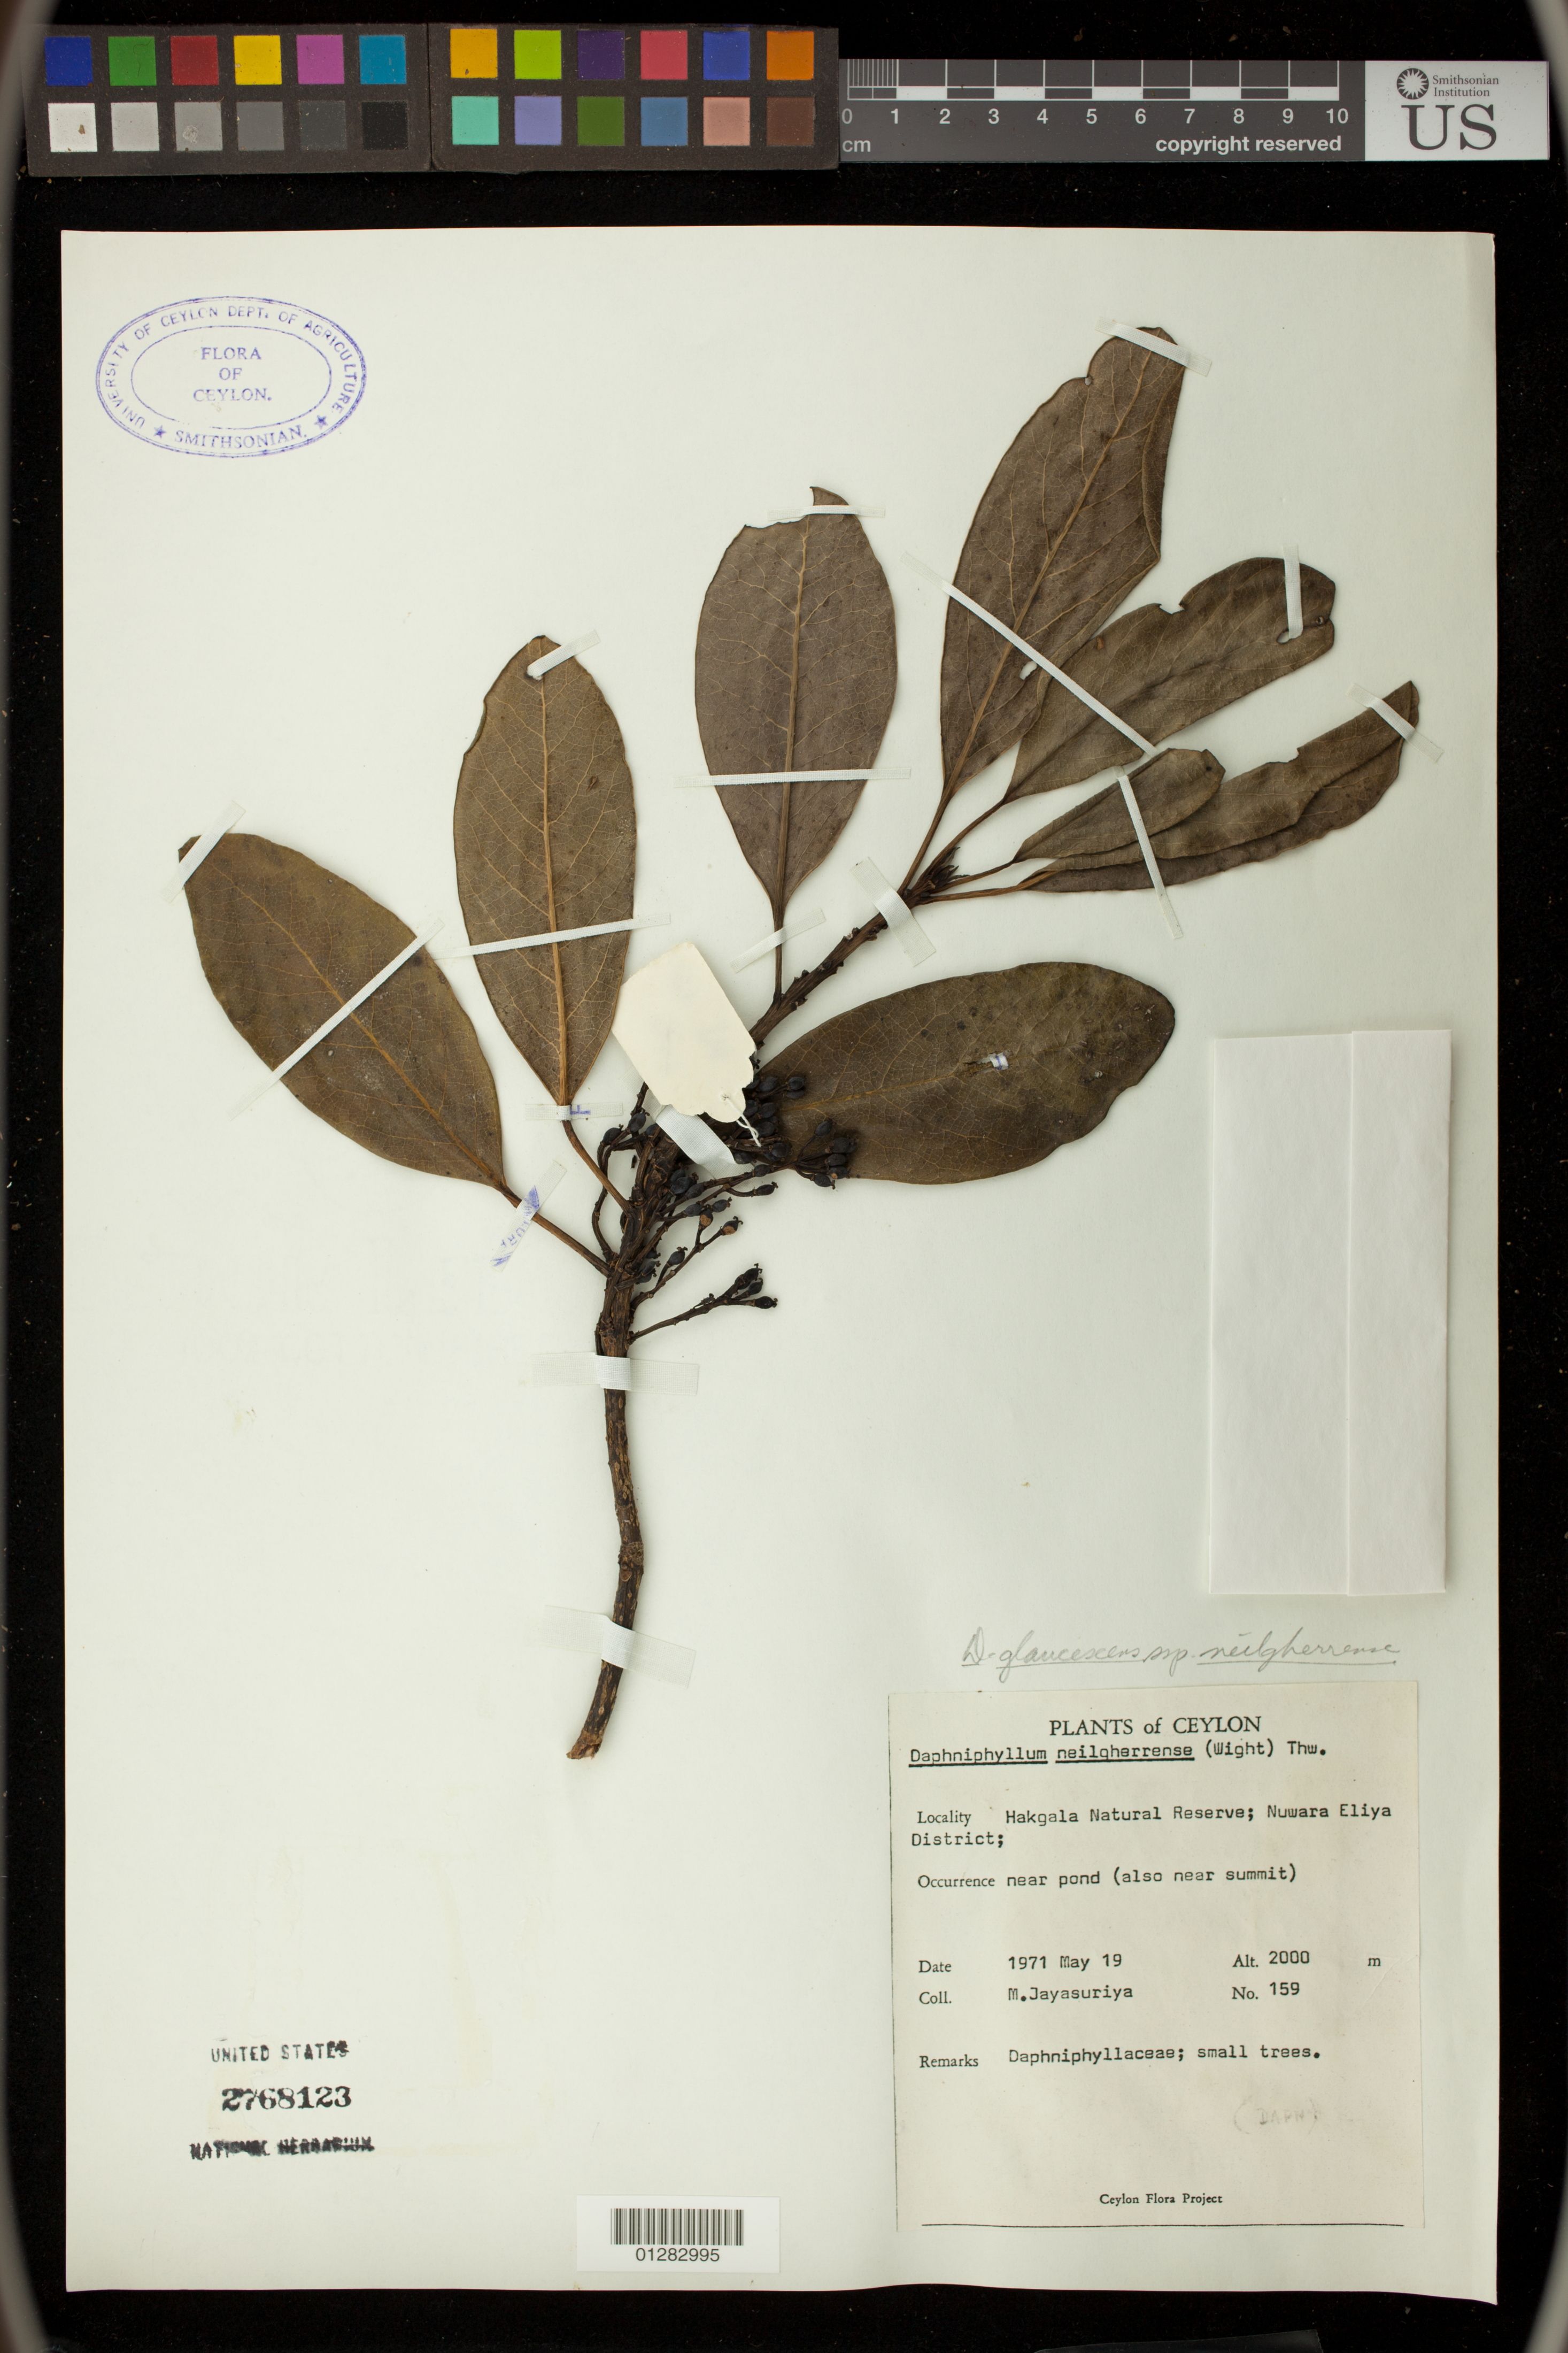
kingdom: Plantae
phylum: Tracheophyta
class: Magnoliopsida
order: Saxifragales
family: Daphniphyllaceae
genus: Daphniphyllum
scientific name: Daphniphyllum glaucescens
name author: Blume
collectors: M. Jayasuriya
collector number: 159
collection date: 1971-05-19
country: Sri Lanka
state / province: Central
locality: Hakgala Natural Reserve, Nuwara Eliya District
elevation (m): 610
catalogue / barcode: US 2768123